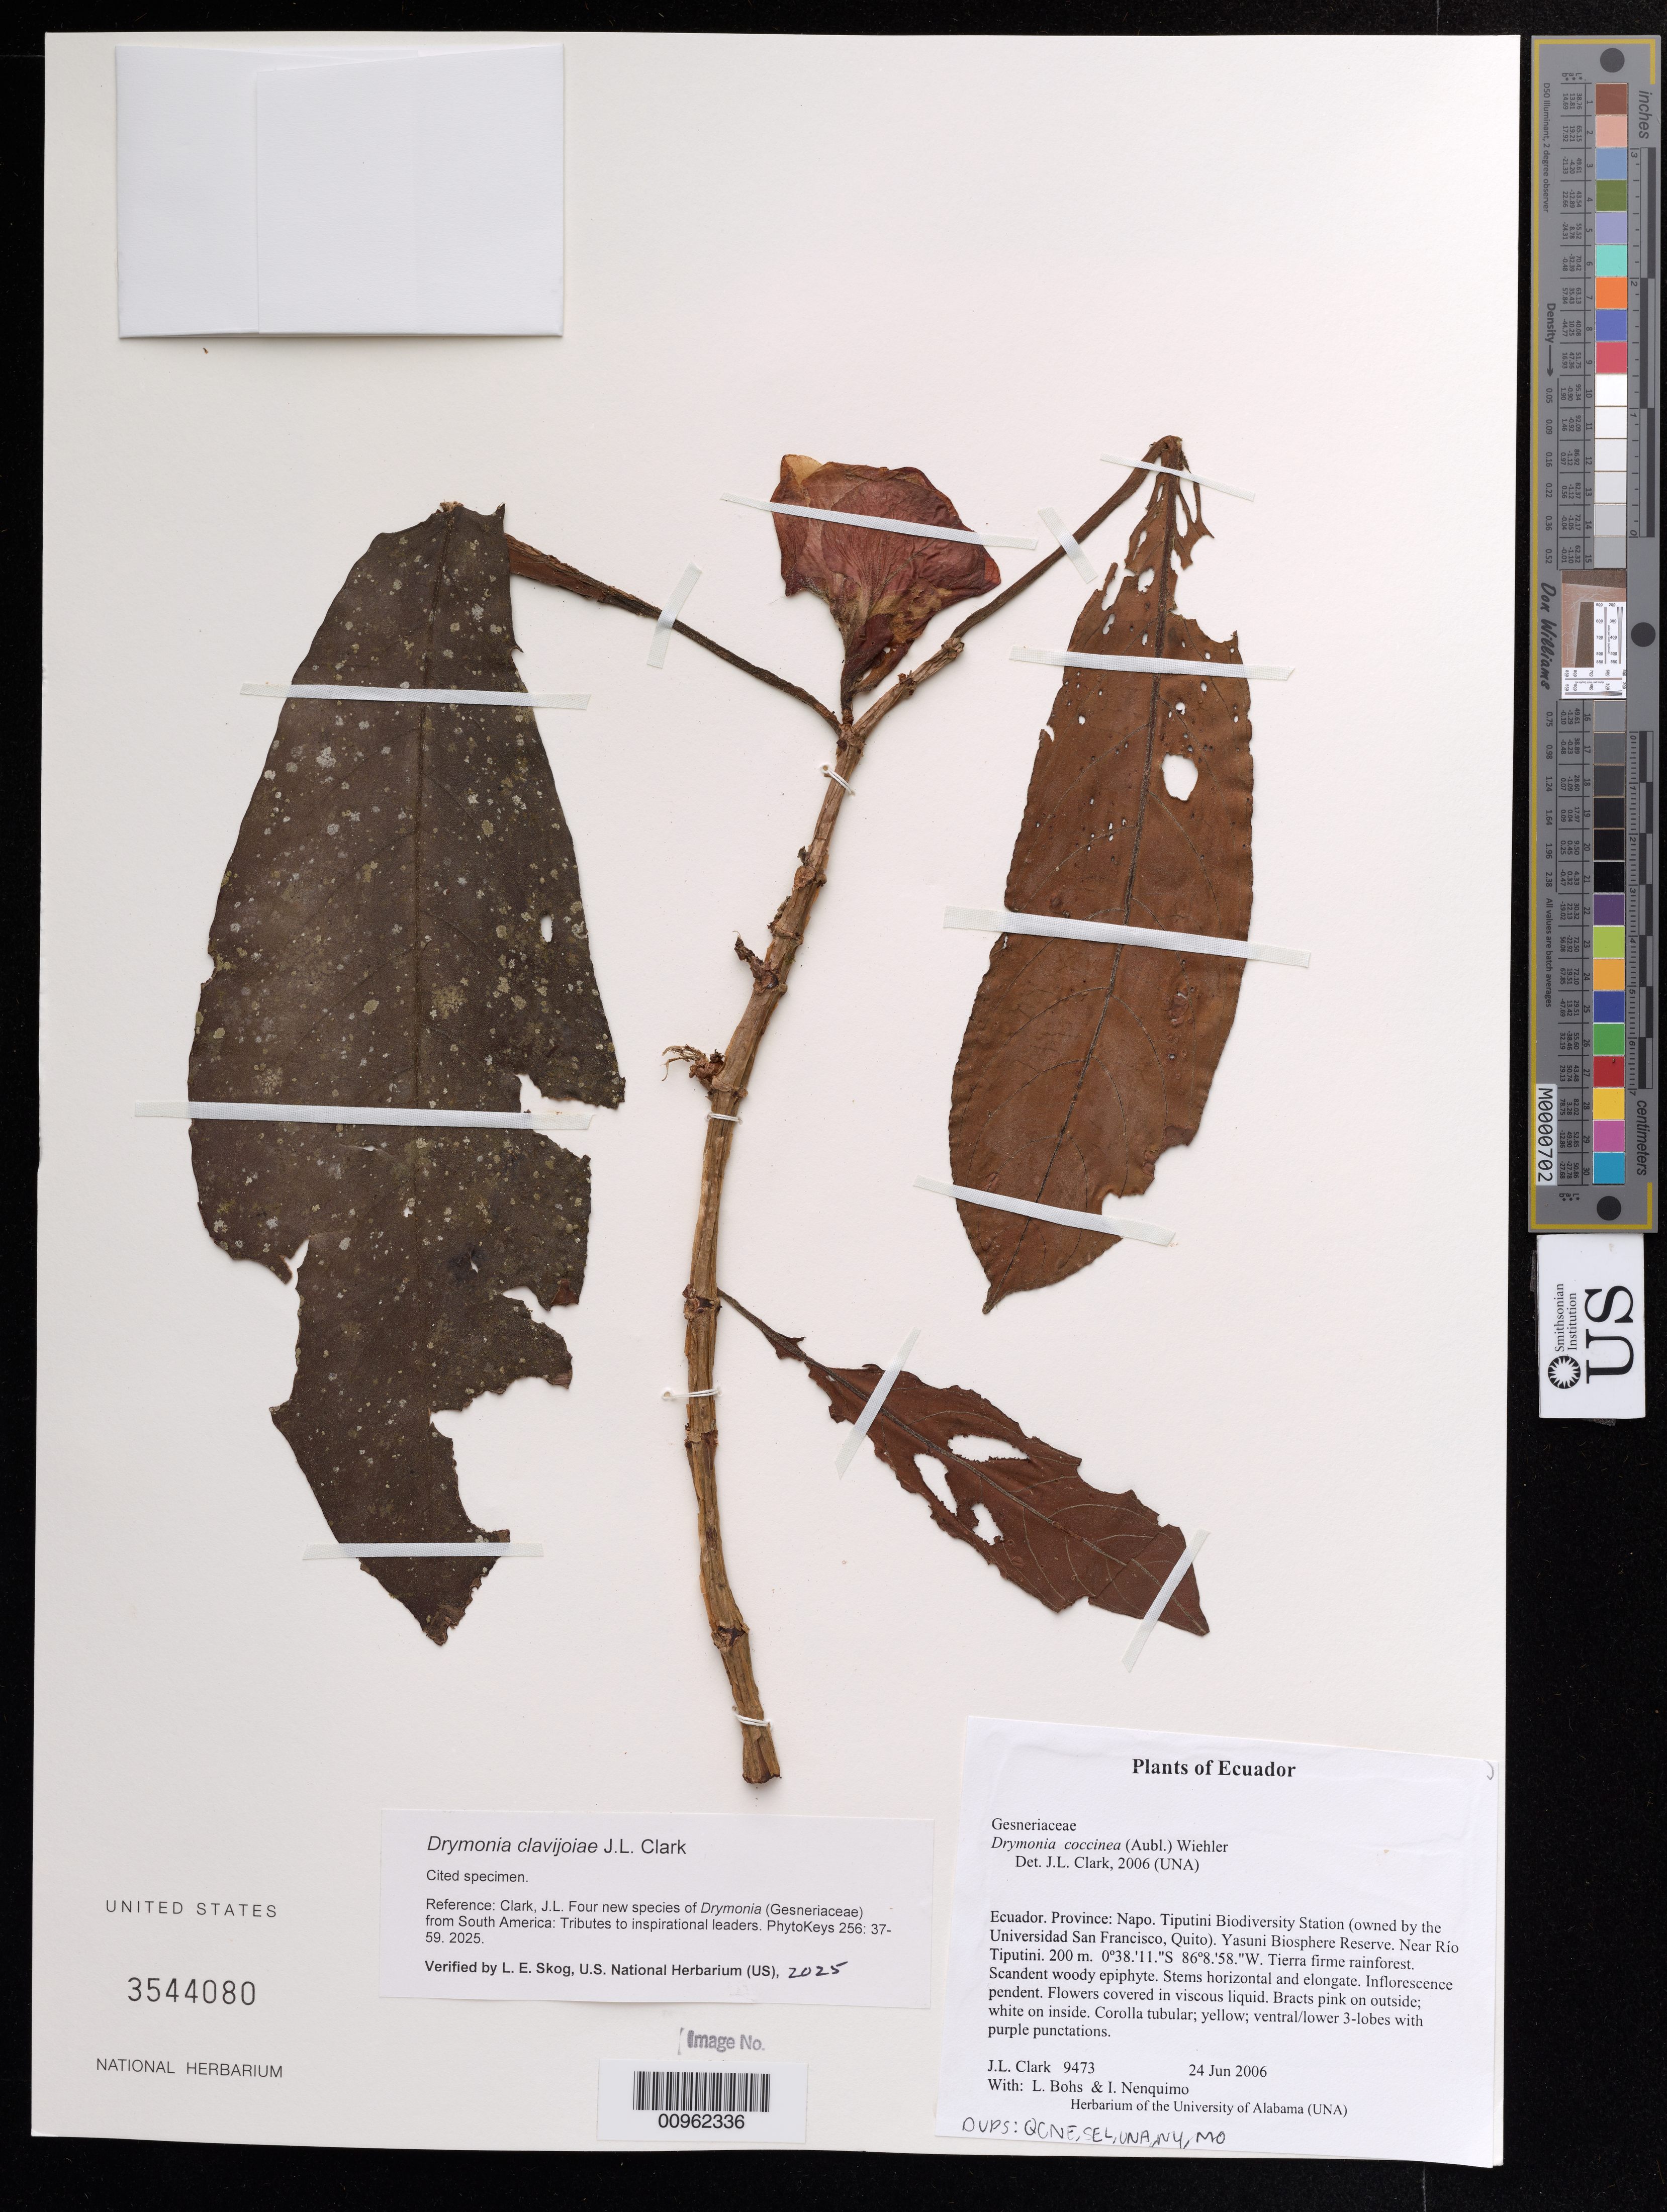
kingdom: Plantae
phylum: Tracheophyta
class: Magnoliopsida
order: Lamiales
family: Gesneriaceae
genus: Drymonia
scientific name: Drymonia clavijoiae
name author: J.L. Clark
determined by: Skog, Laurence E.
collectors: J. L. Clark, L. A. Bohs & I. Nenquimo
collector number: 9473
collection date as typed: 24 Jun 2006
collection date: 2006-06-24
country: Ecuador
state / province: Napo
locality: Tiputini Biodiversity Station (owned by the Universidad San Francisco, Quito). Yasuni Biosphere Reserve. Near Río Tiputini.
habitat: Tierra firme rainforest.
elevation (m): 200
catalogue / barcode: US 3544080